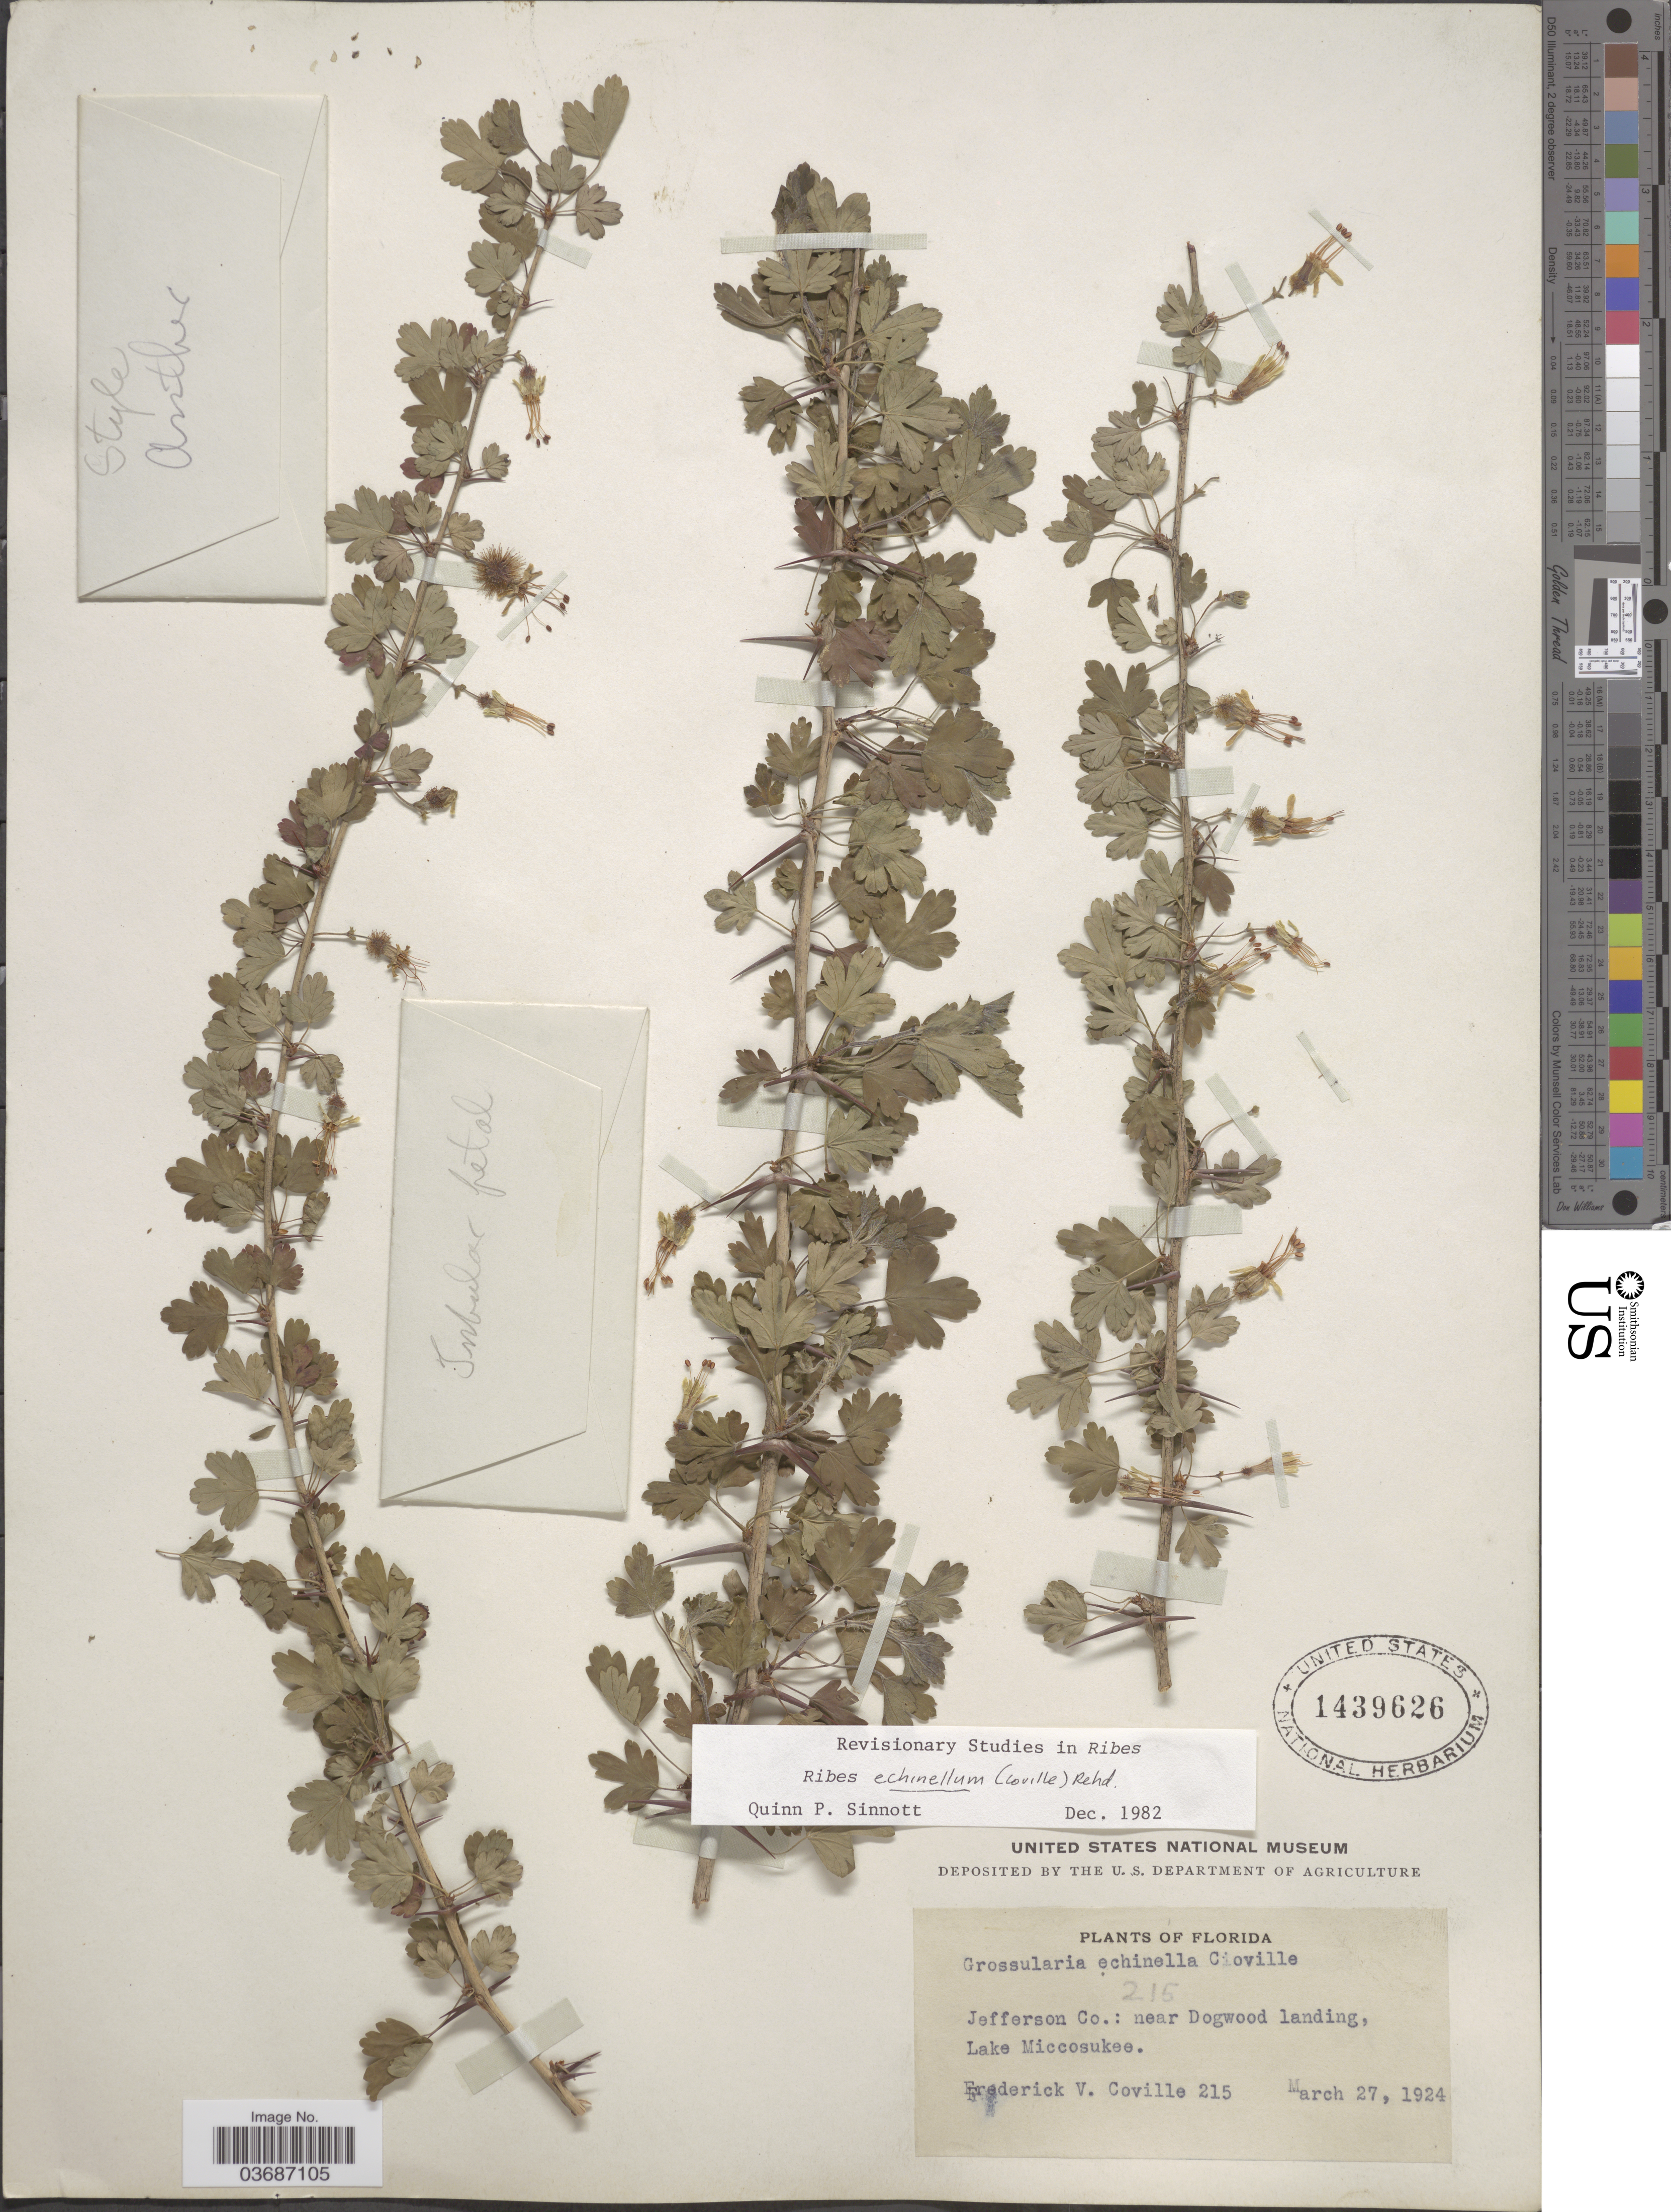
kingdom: Plantae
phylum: Tracheophyta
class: Magnoliopsida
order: Saxifragales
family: Grossulariaceae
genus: Ribes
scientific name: Ribes echinellum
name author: (Coville) Rehder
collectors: F. V. Coville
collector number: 215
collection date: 1924-03-27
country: United States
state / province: Florida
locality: Jefferson Co.: near Dogwood landing, Lake Miccosukee.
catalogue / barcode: US 1439626